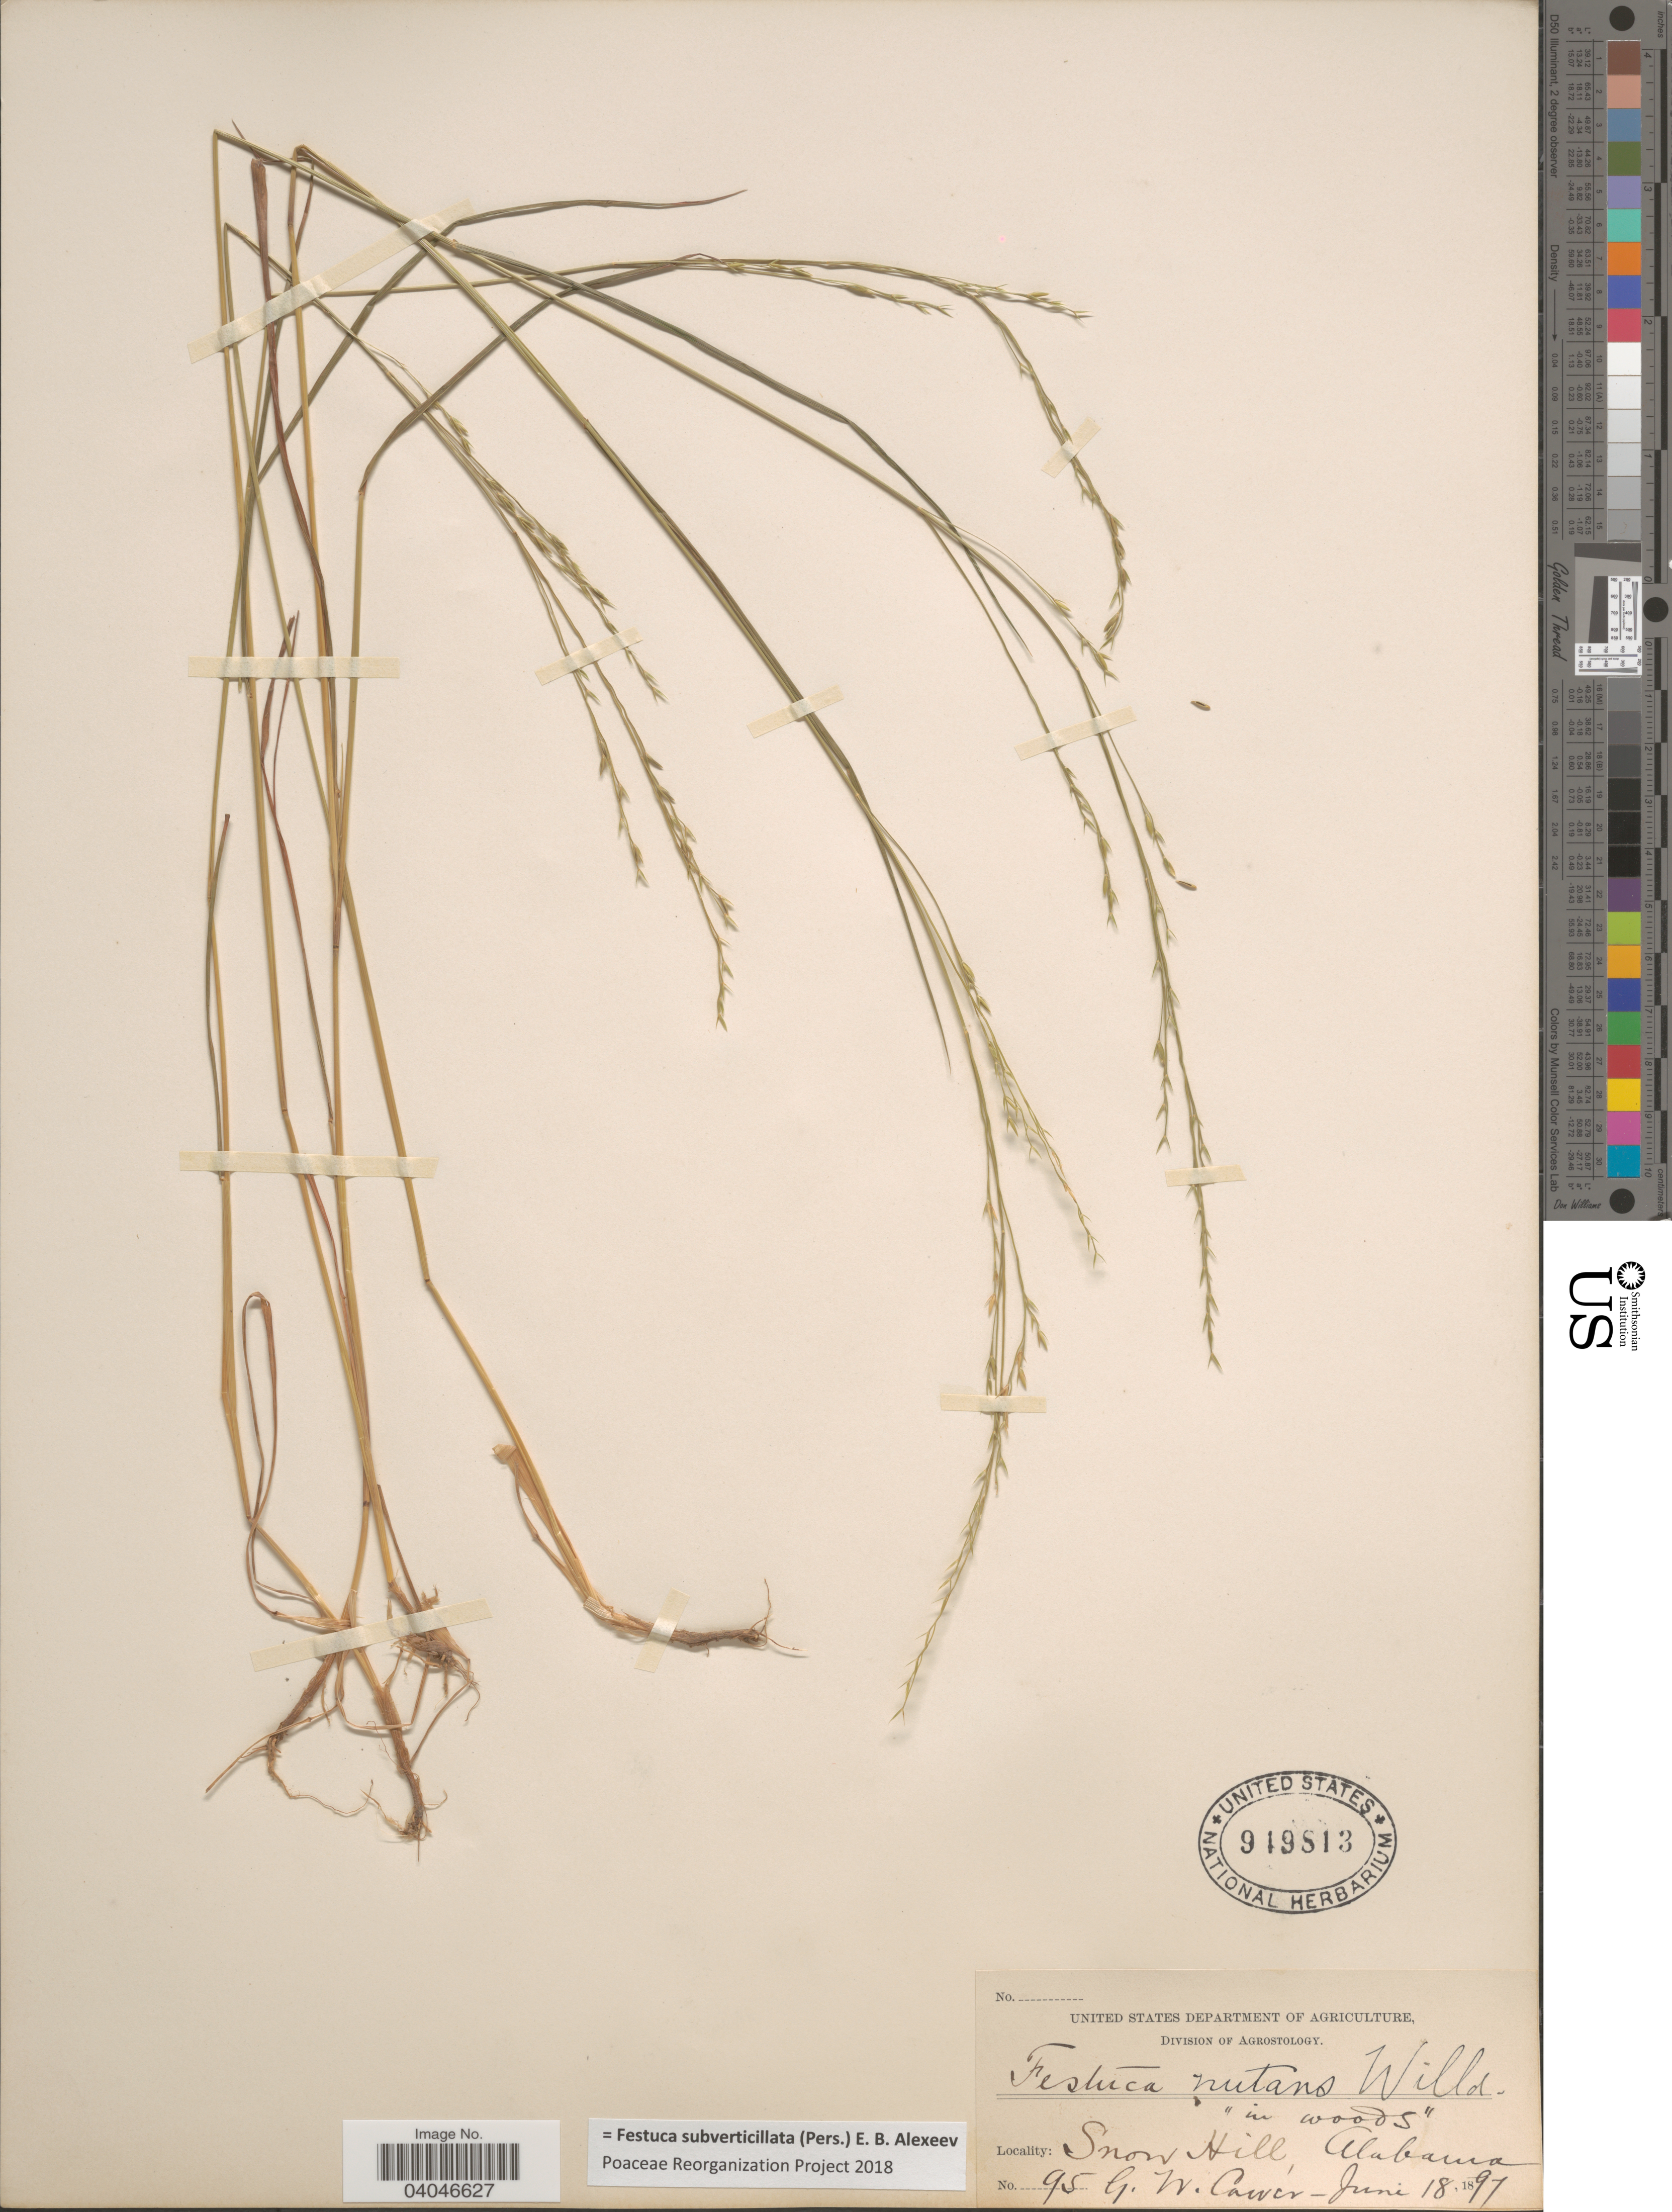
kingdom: Plantae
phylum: Tracheophyta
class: Liliopsida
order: Poales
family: Poaceae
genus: Festuca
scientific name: Festuca subverticillata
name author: (Pers.) E.B. Alexeev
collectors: G. Carver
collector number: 95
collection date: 1897-06-18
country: United States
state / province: Alabama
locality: Snow Hill.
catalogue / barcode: US 949813